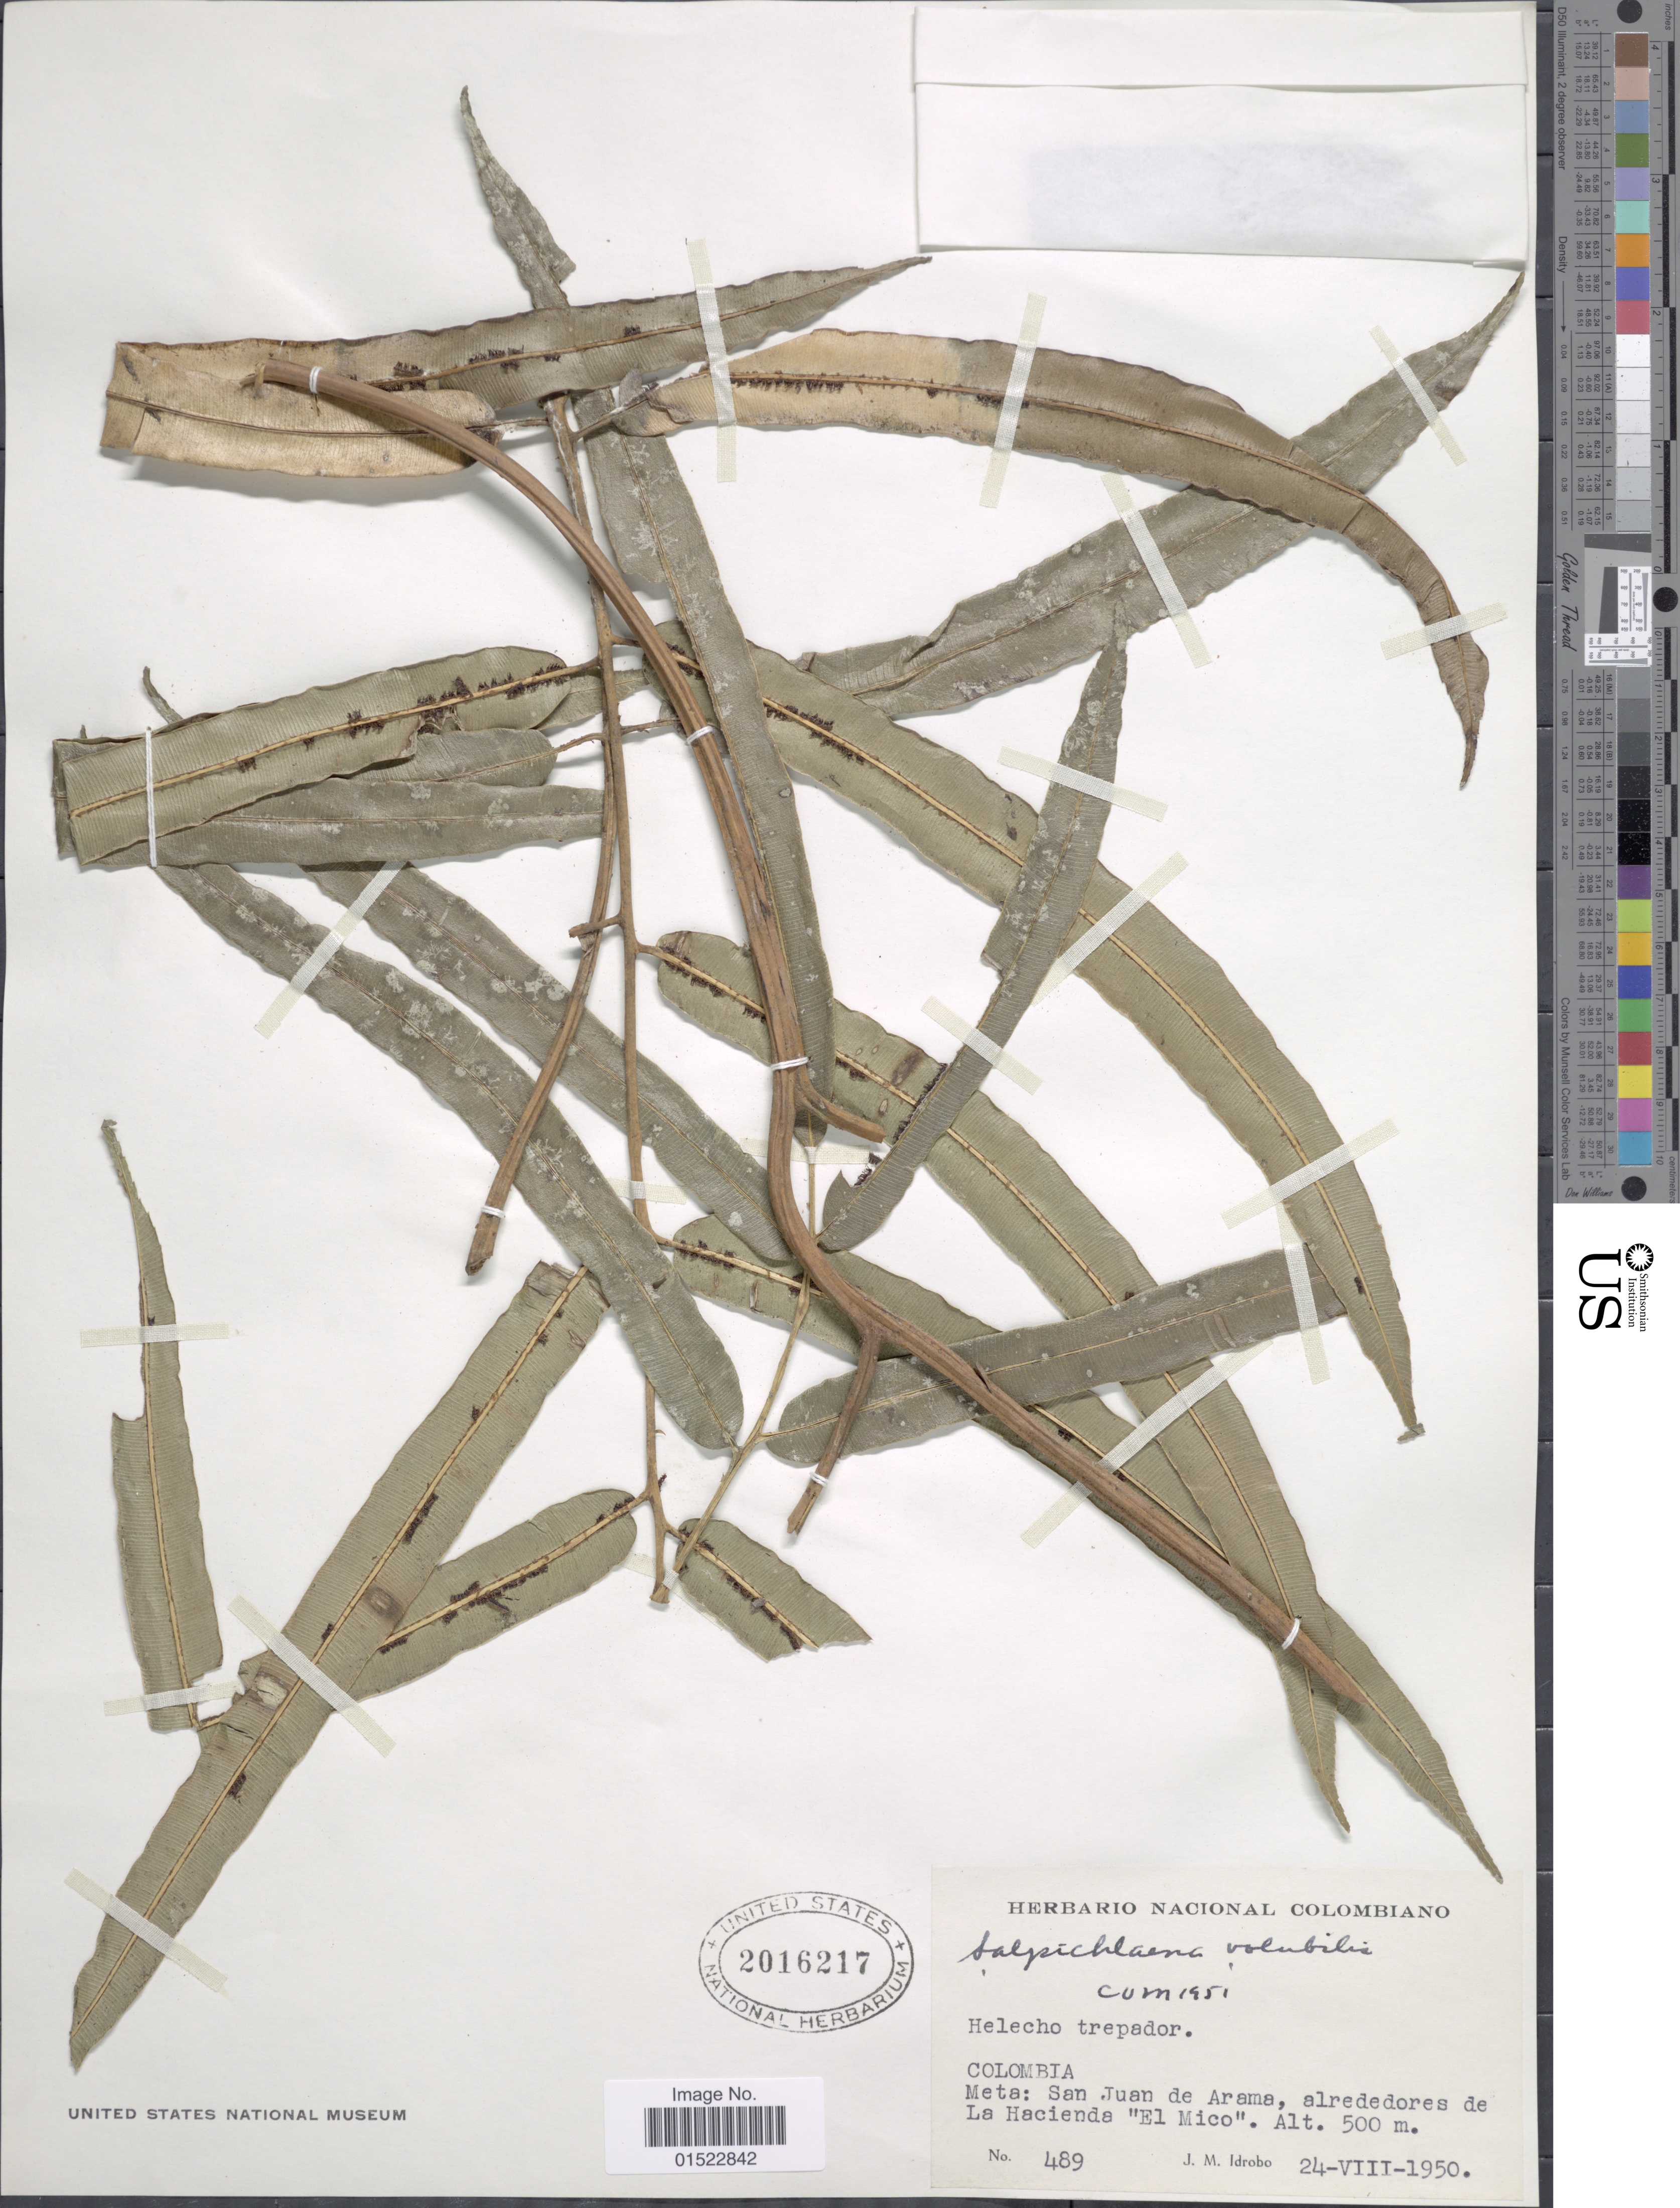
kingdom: Plantae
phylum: Tracheophyta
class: Polypodiopsida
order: Polypodiales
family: Blechnaceae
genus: Salpichlaena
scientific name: Salpichlaena volubilis subsp. volubilis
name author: (Kaulf.) J. Sm.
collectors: J. M. Idrobo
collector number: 489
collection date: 1950-08-04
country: Colombia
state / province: Meta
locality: San Juan de Arama, alrededores de La Hacienda "El Mico"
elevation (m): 500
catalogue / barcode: US 2016217